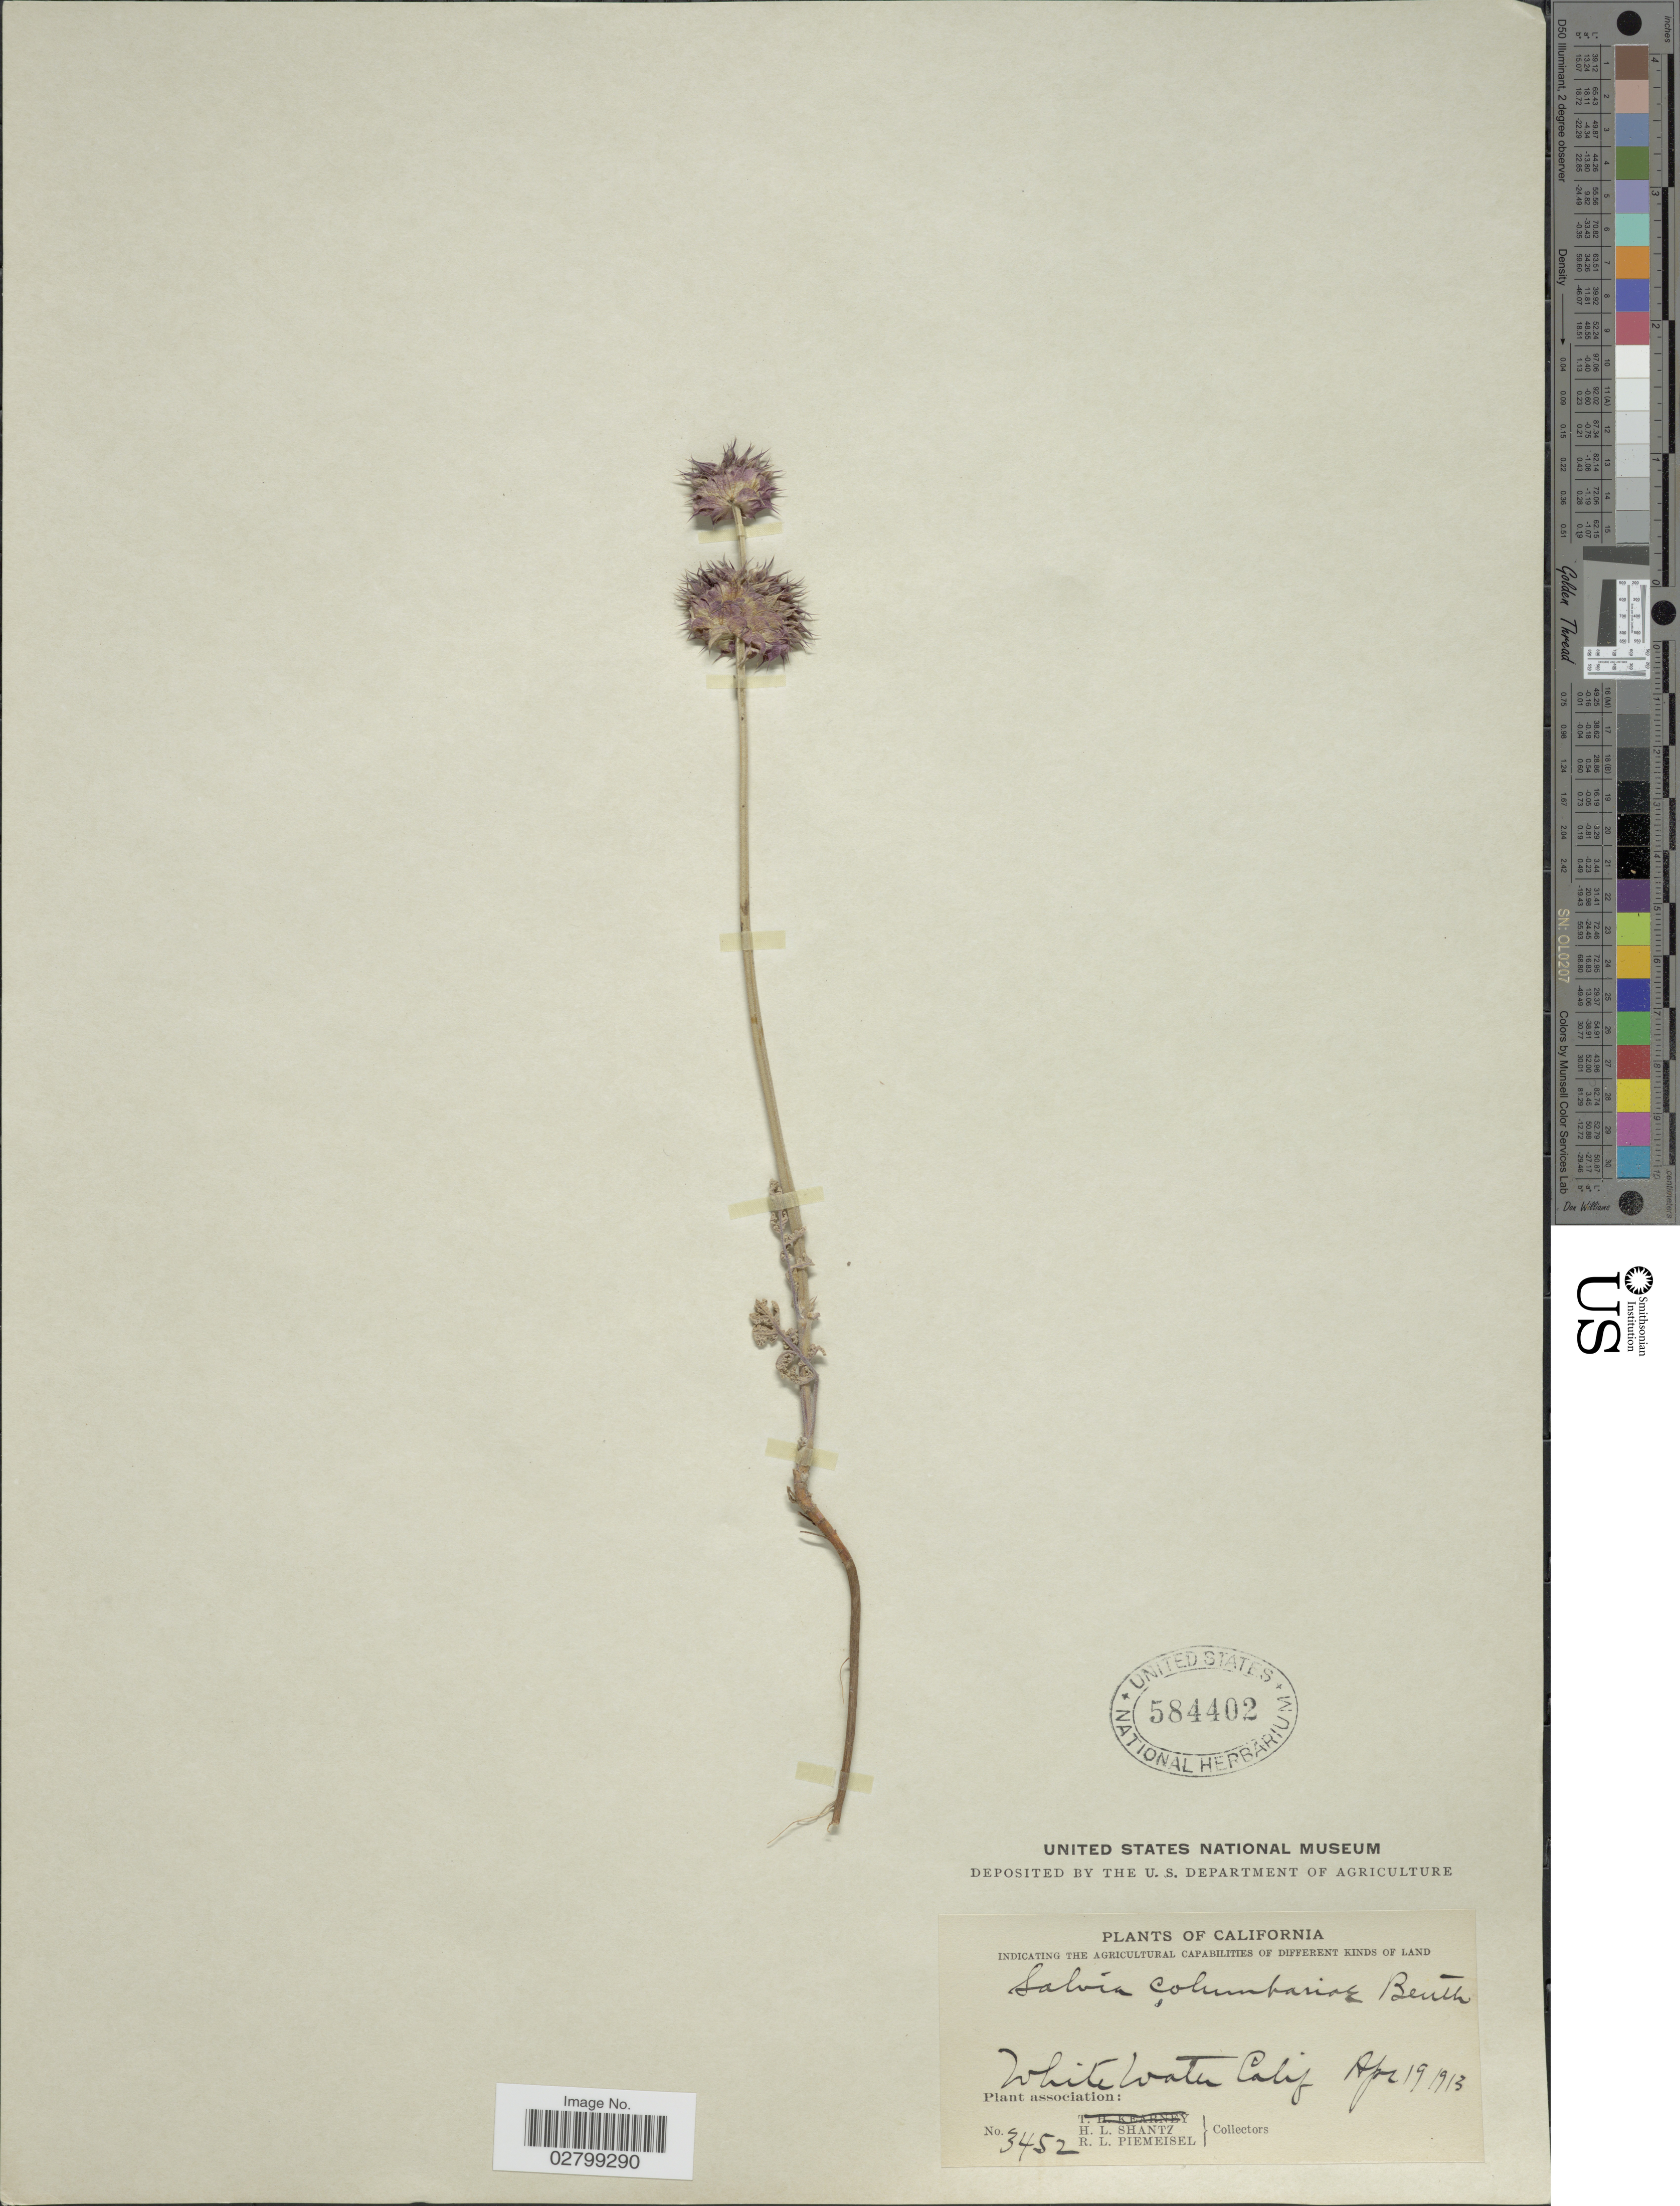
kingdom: Plantae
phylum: Tracheophyta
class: Magnoliopsida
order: Lamiales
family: Lamiaceae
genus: Salvia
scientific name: Salvia columbariae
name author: Benth.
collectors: H. Shantz & R. L. Piemeisel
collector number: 3452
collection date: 1913-04-19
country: United States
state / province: California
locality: White Water.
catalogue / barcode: US 584402